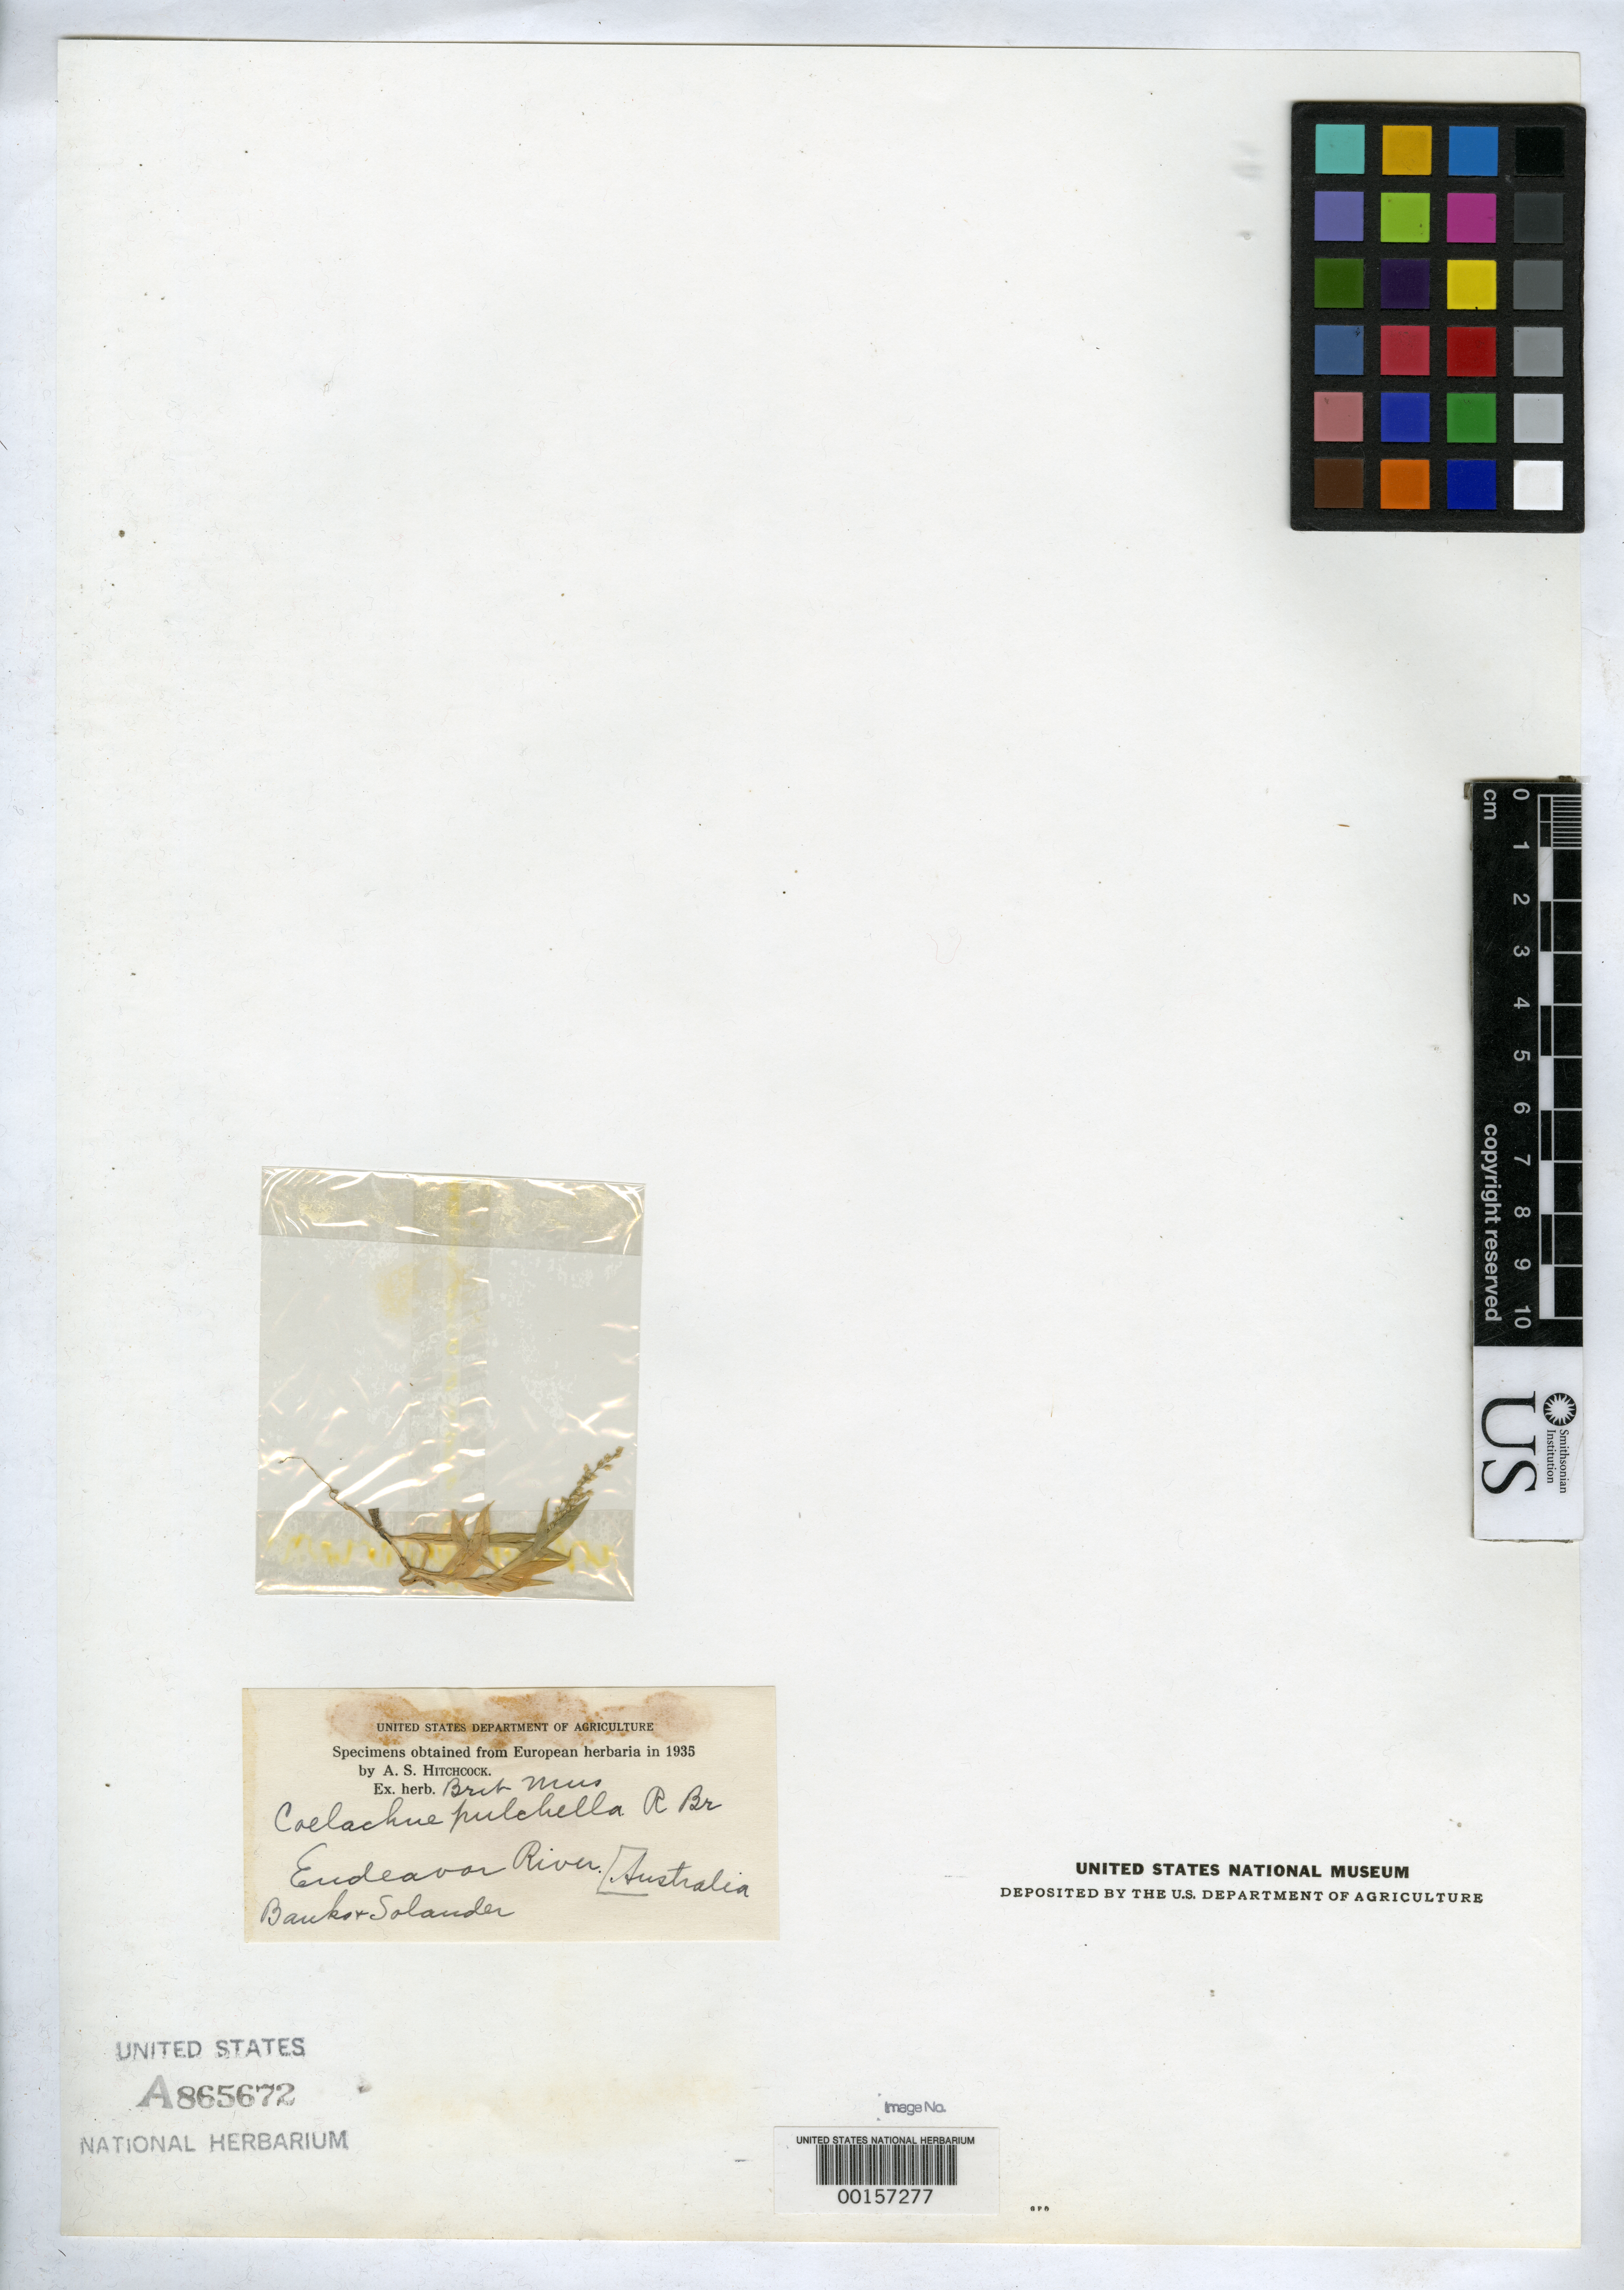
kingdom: Plantae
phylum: Tracheophyta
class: Liliopsida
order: Poales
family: Poaceae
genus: Coelachne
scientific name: Coelachne pulchella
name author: R. Br.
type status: Type Fragment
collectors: J. Banks & D. C. Solander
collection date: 1768/1771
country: Australia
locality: Endeavar River, Cooks Journey.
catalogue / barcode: US 865672A